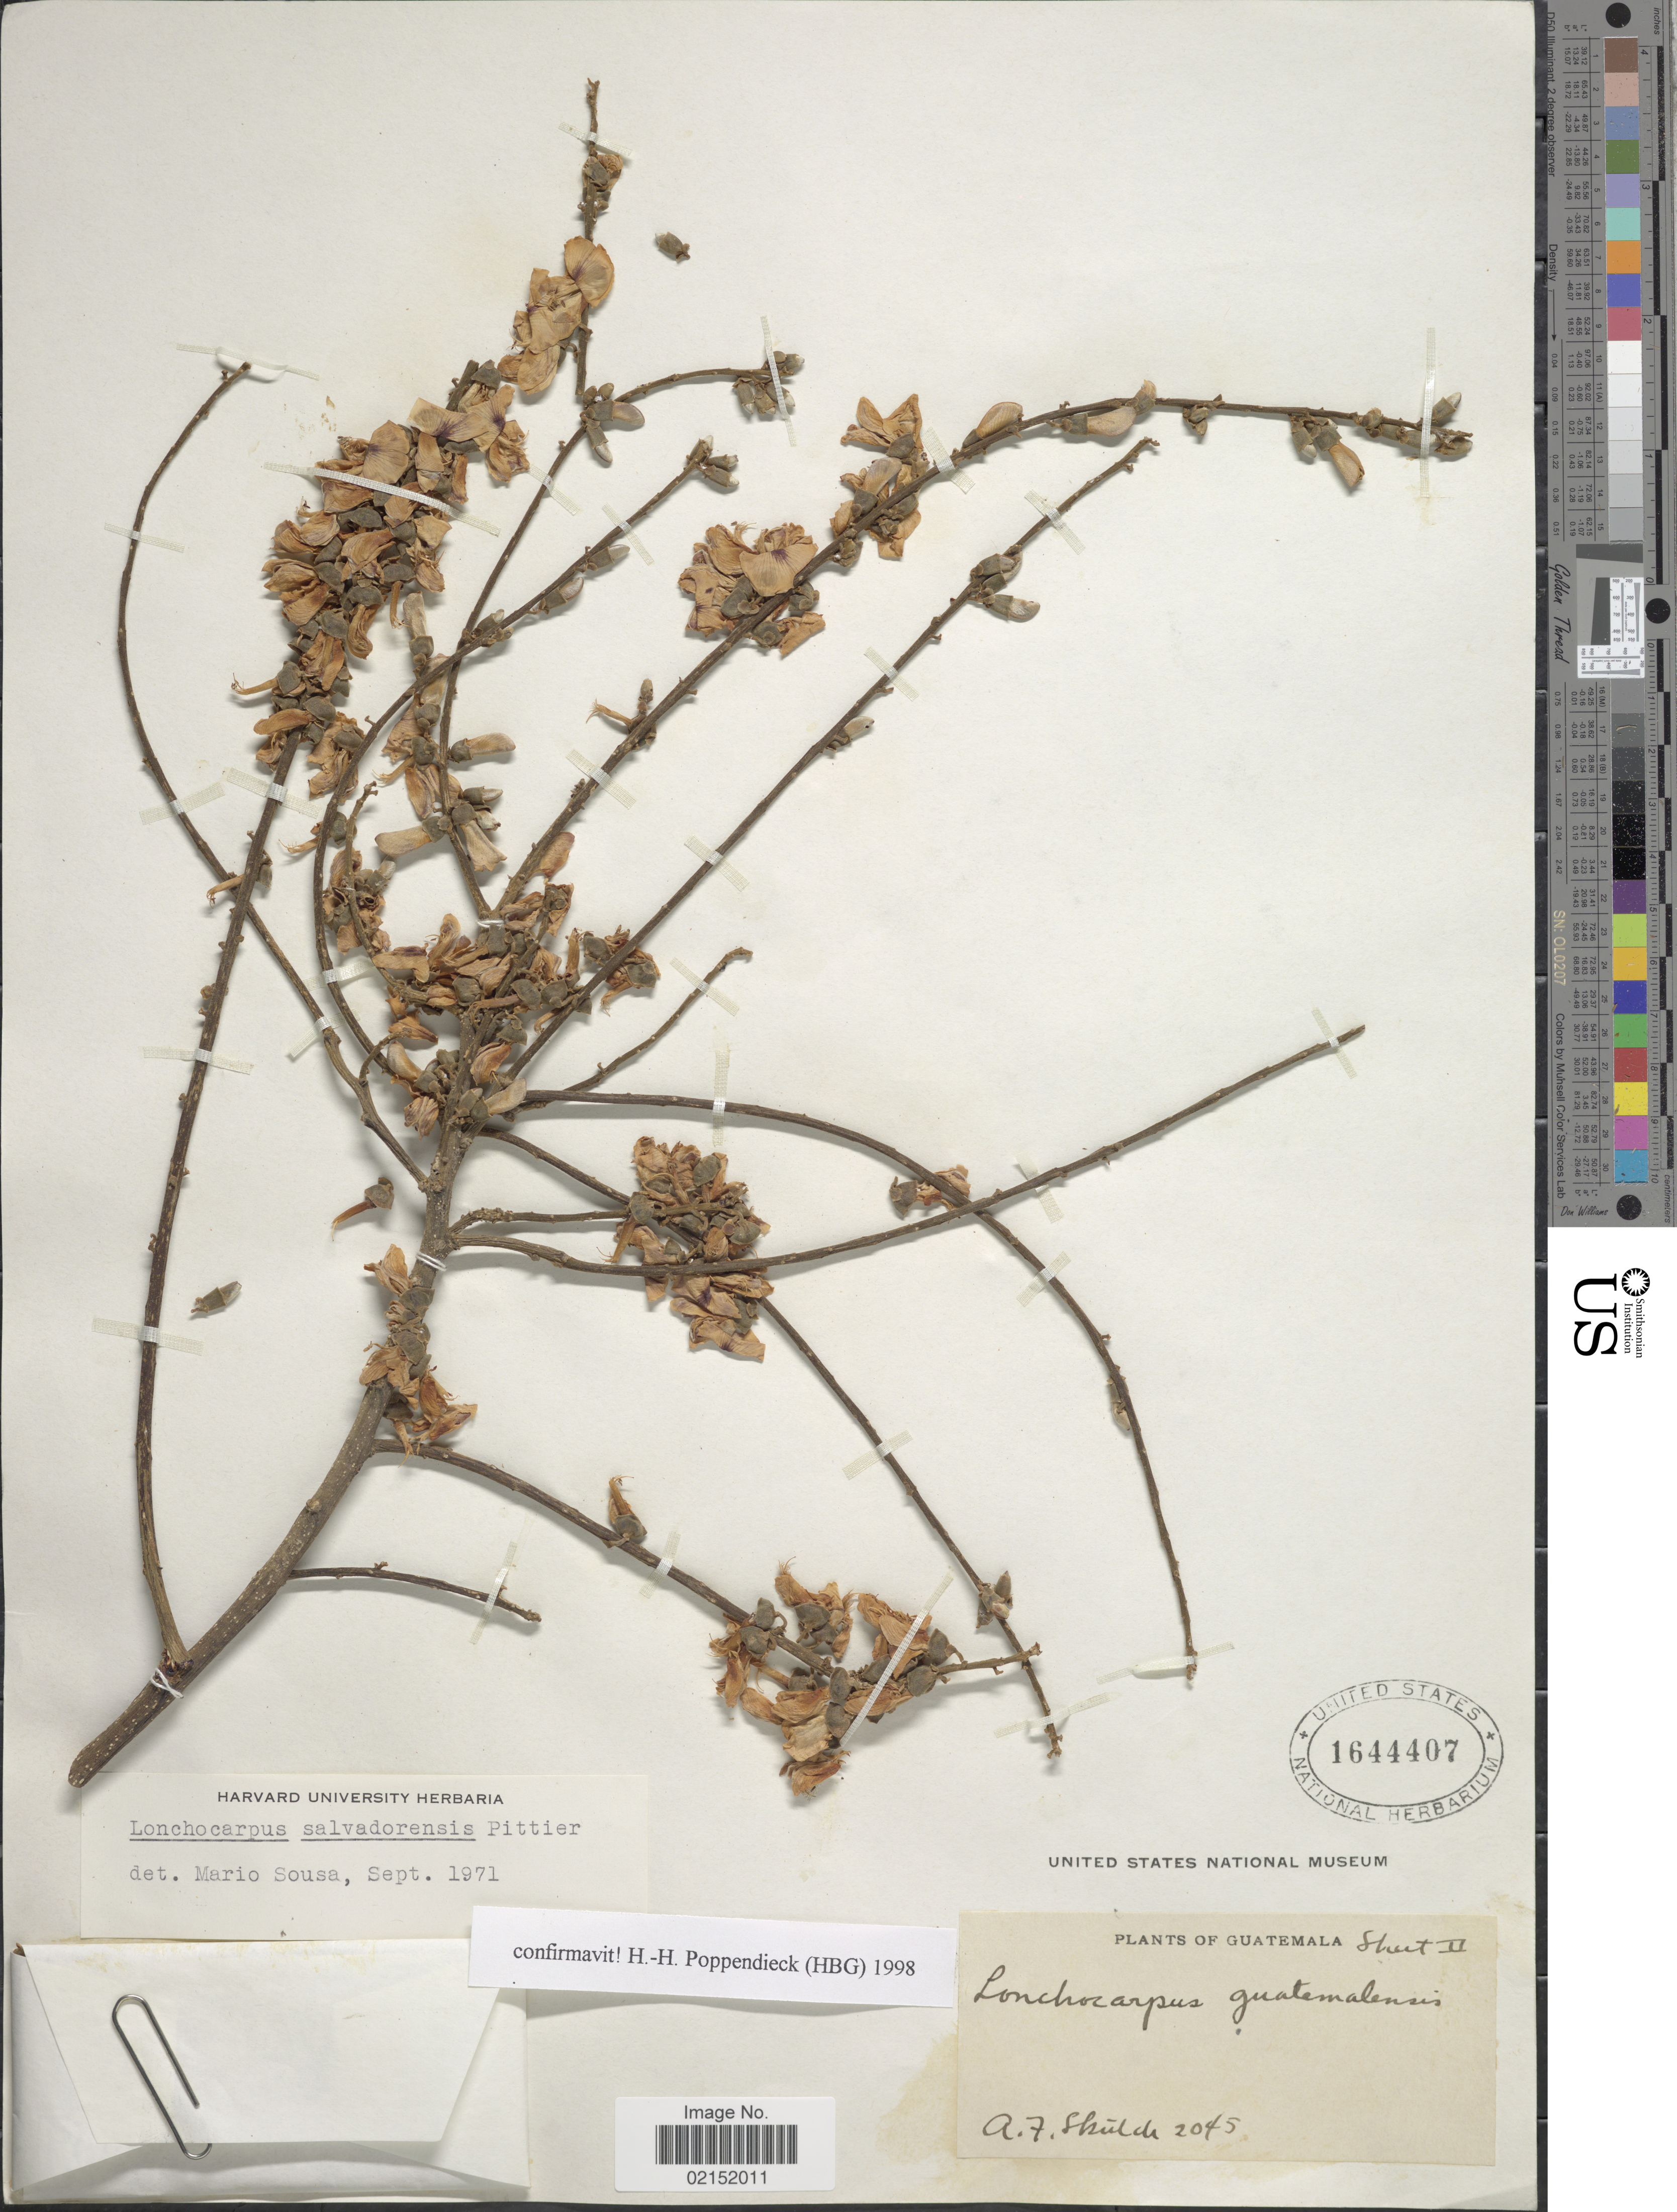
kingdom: Plantae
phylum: Tracheophyta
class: Magnoliopsida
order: Fabales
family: Fabaceae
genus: Lonchocarpus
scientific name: Lonchocarpus salvadorensis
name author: Pittier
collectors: A. Shulde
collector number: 2045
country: Guatemala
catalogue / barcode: US 1644407